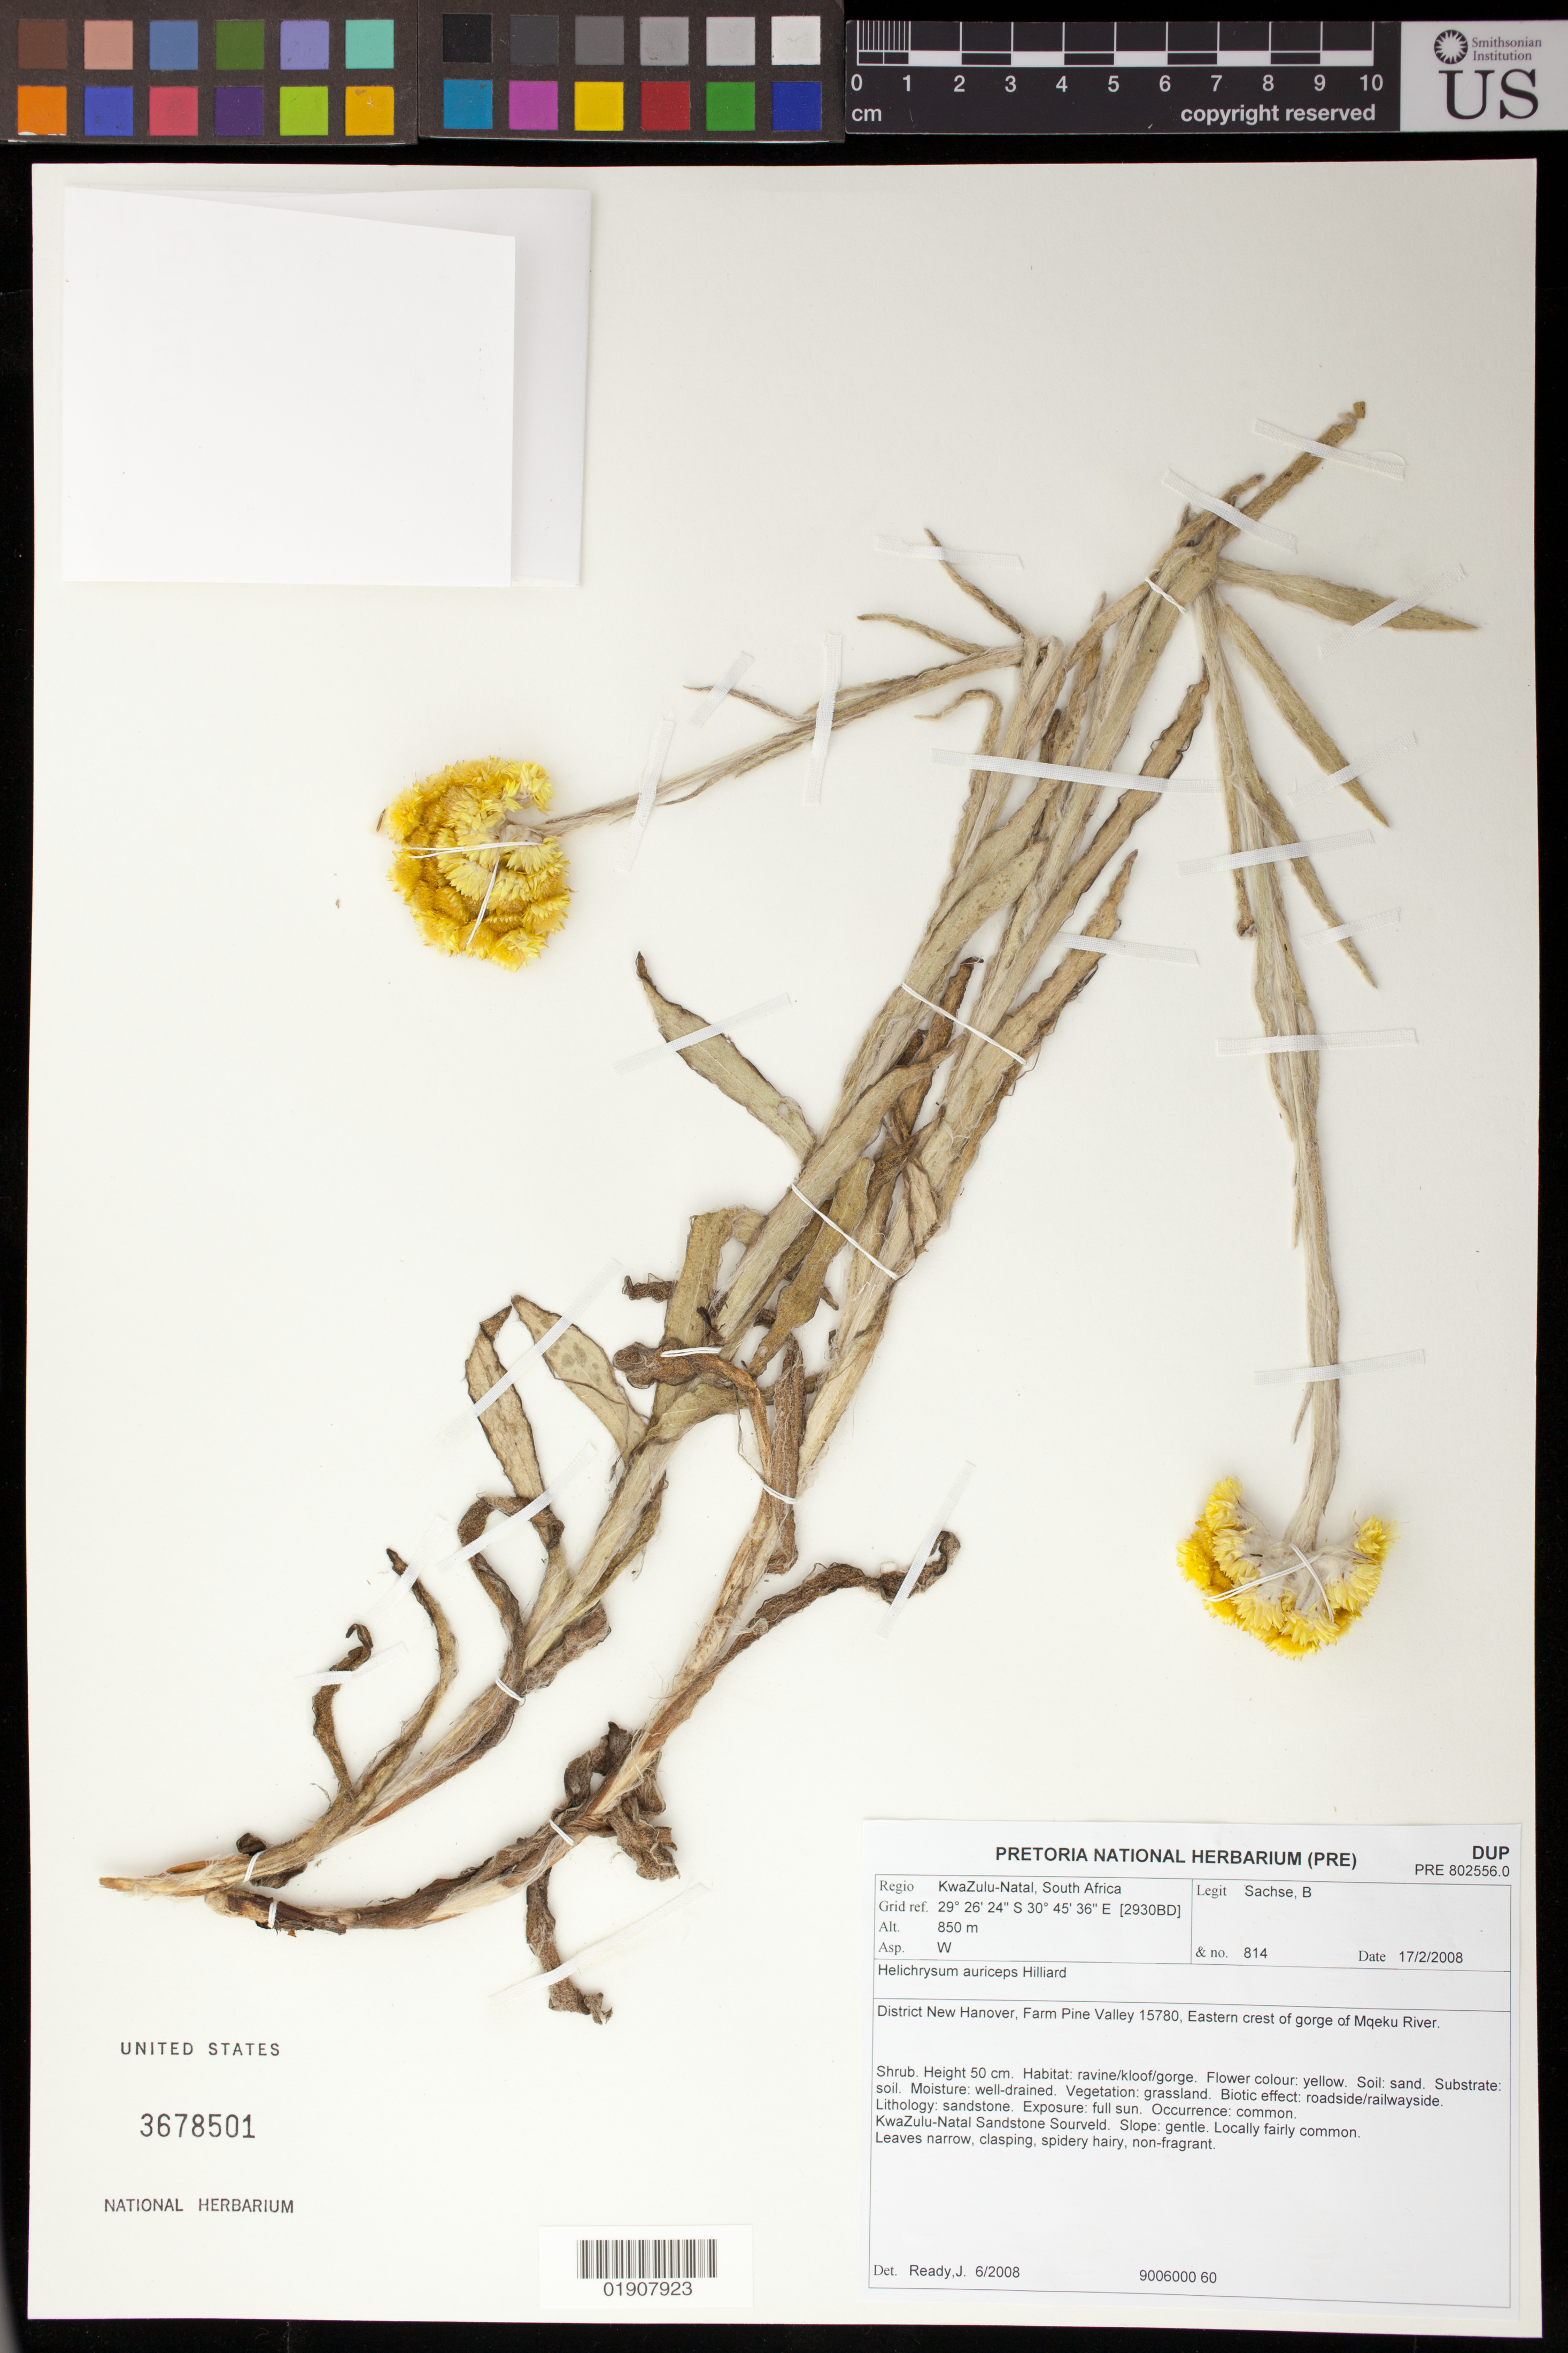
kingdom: Plantae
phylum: Tracheophyta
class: Magnoliopsida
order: Asterales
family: Asteraceae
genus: Helichrysum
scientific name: Helichrysum auriceps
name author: Hilliard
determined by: Ready, J.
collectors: B. Sachse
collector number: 814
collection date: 2008-02-17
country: South Africa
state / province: KwaZulu-Natal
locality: District New Hanover, Farm Pine Valley 15780, Eastern crest of gorge of Mqeku River.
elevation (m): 850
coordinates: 29 26 24 S, 30 45 36 E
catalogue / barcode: US 3678501